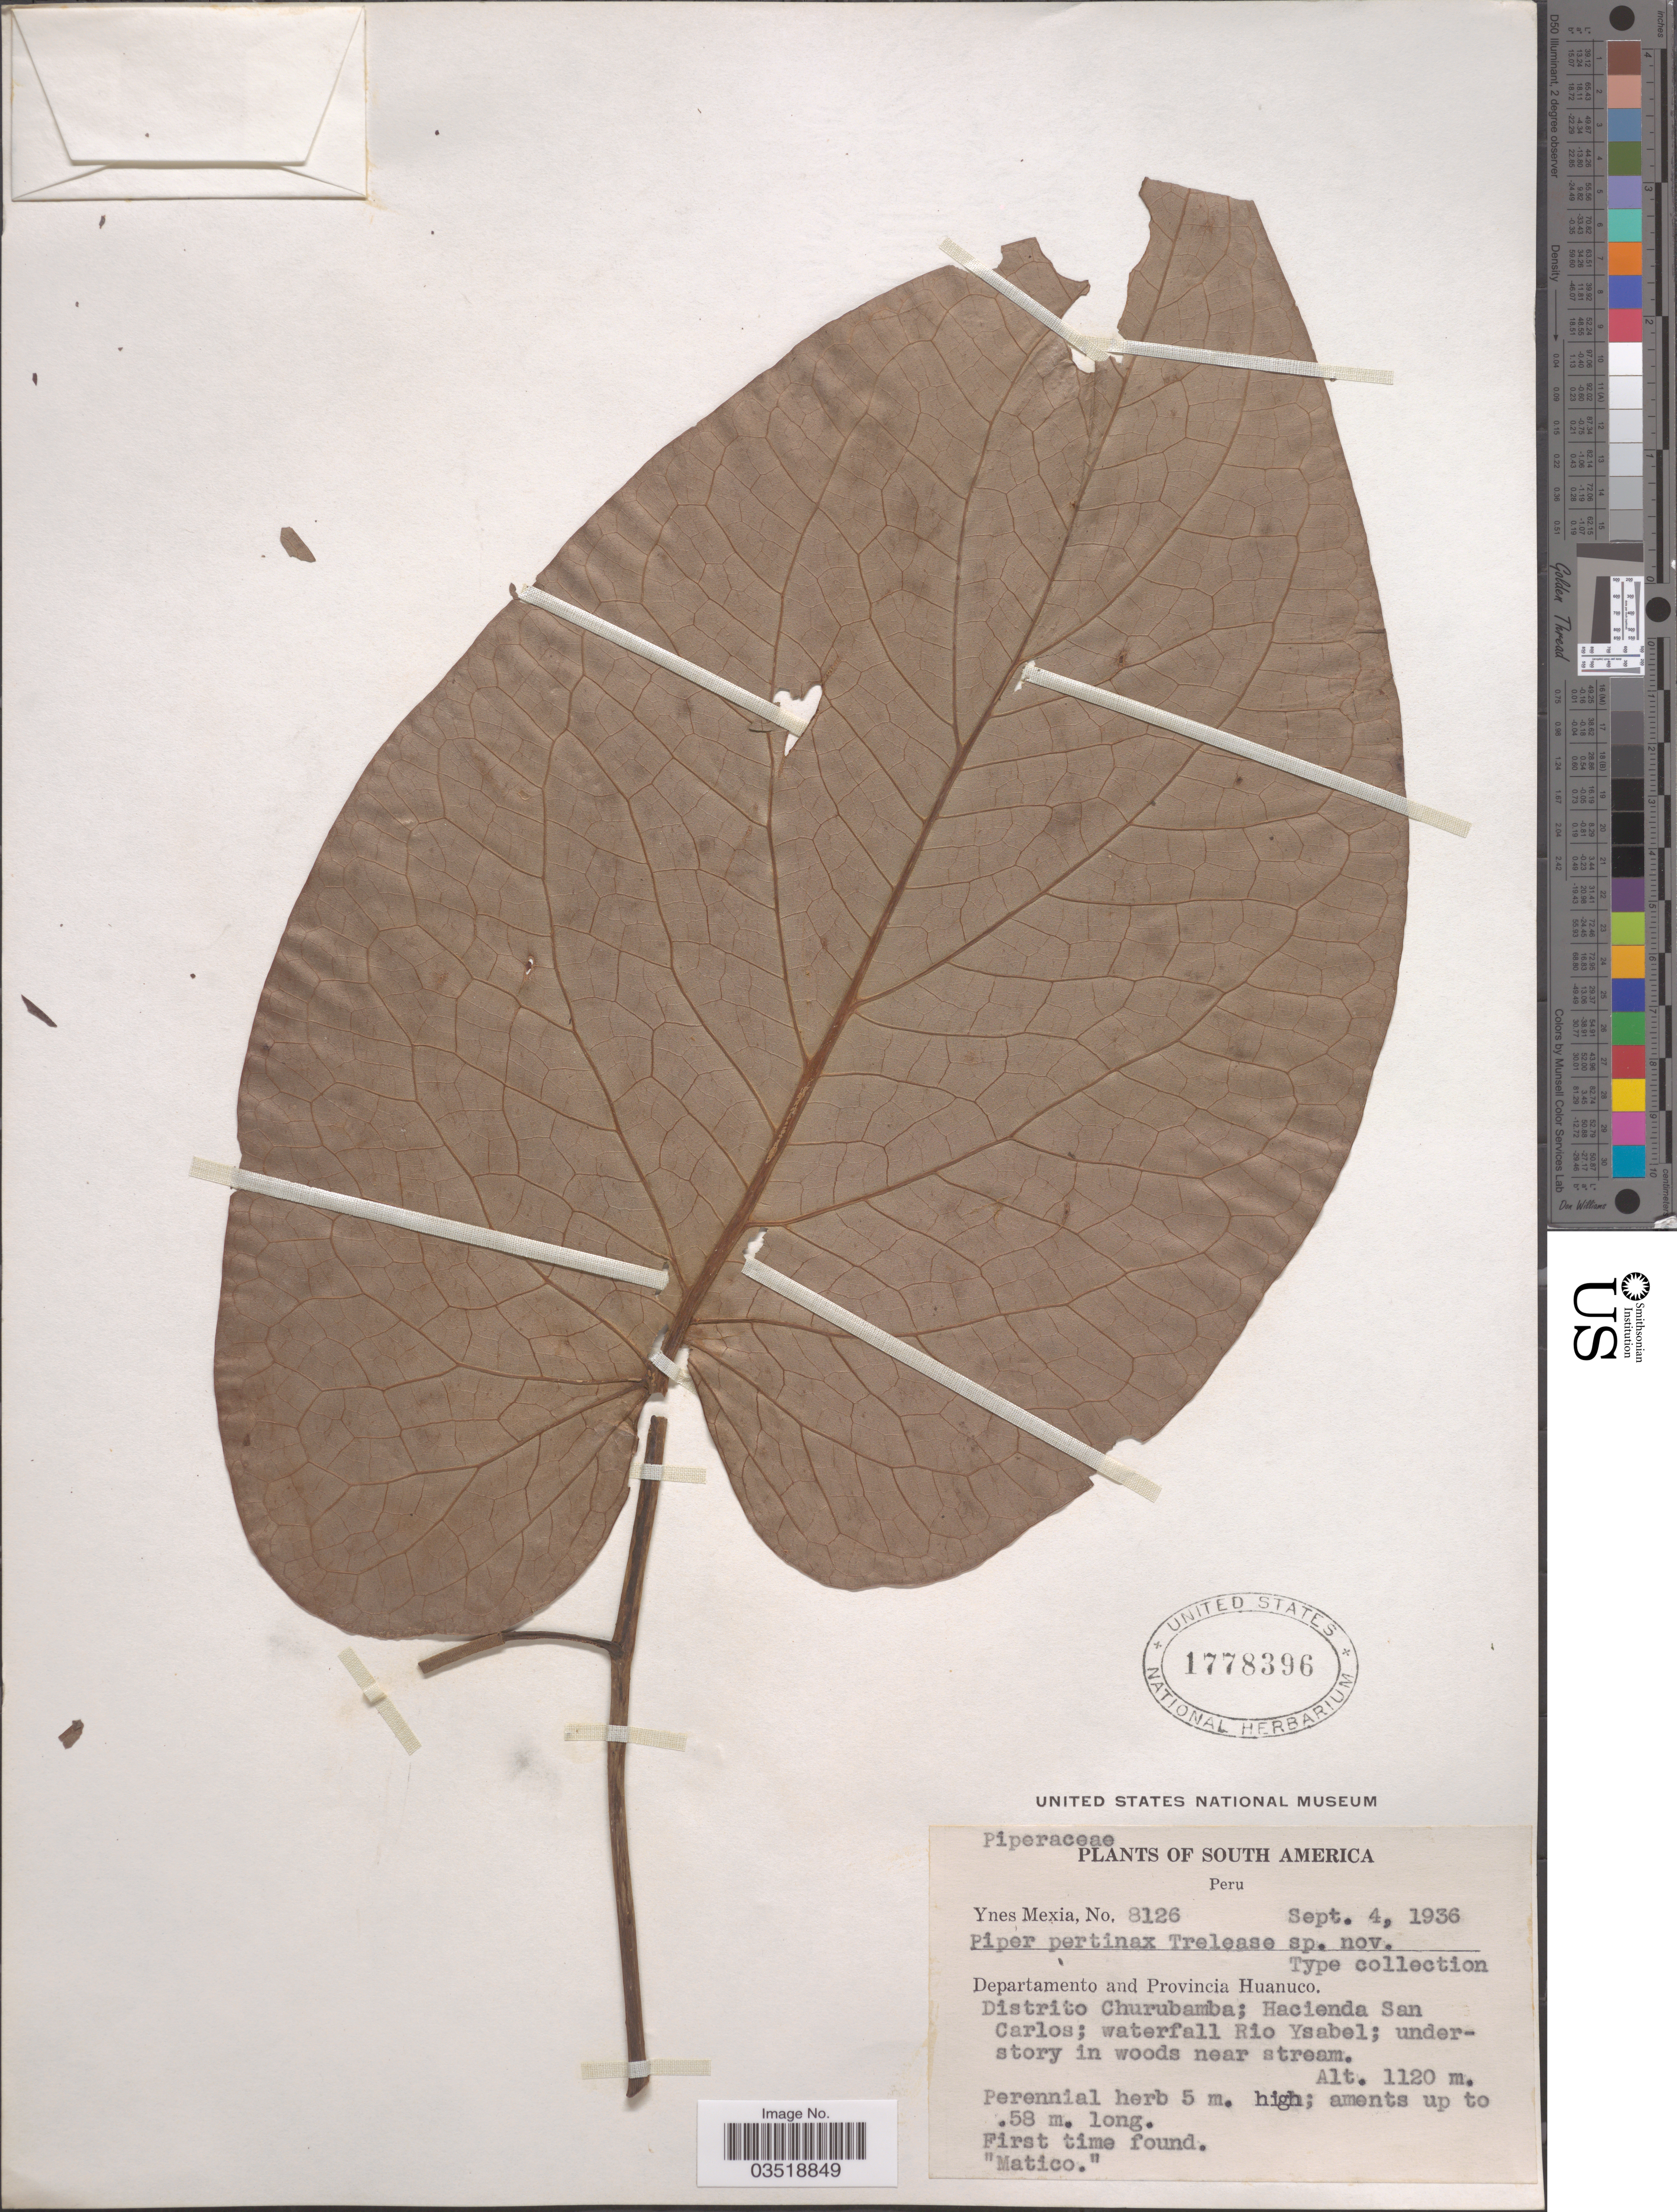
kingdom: Plantae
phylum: Tracheophyta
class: Magnoliopsida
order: Piperales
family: Piperaceae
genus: Piper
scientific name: Piper sp.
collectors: Y. Mexia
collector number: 8126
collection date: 1936-09-04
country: Peru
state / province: Huánuco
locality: Departamento and Provincia Huanuco. Distrito Churubamba; Hacienda San Carlos; waterfall Rio Ysabel; understory in woods near stream.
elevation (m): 1120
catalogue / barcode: US 1778396